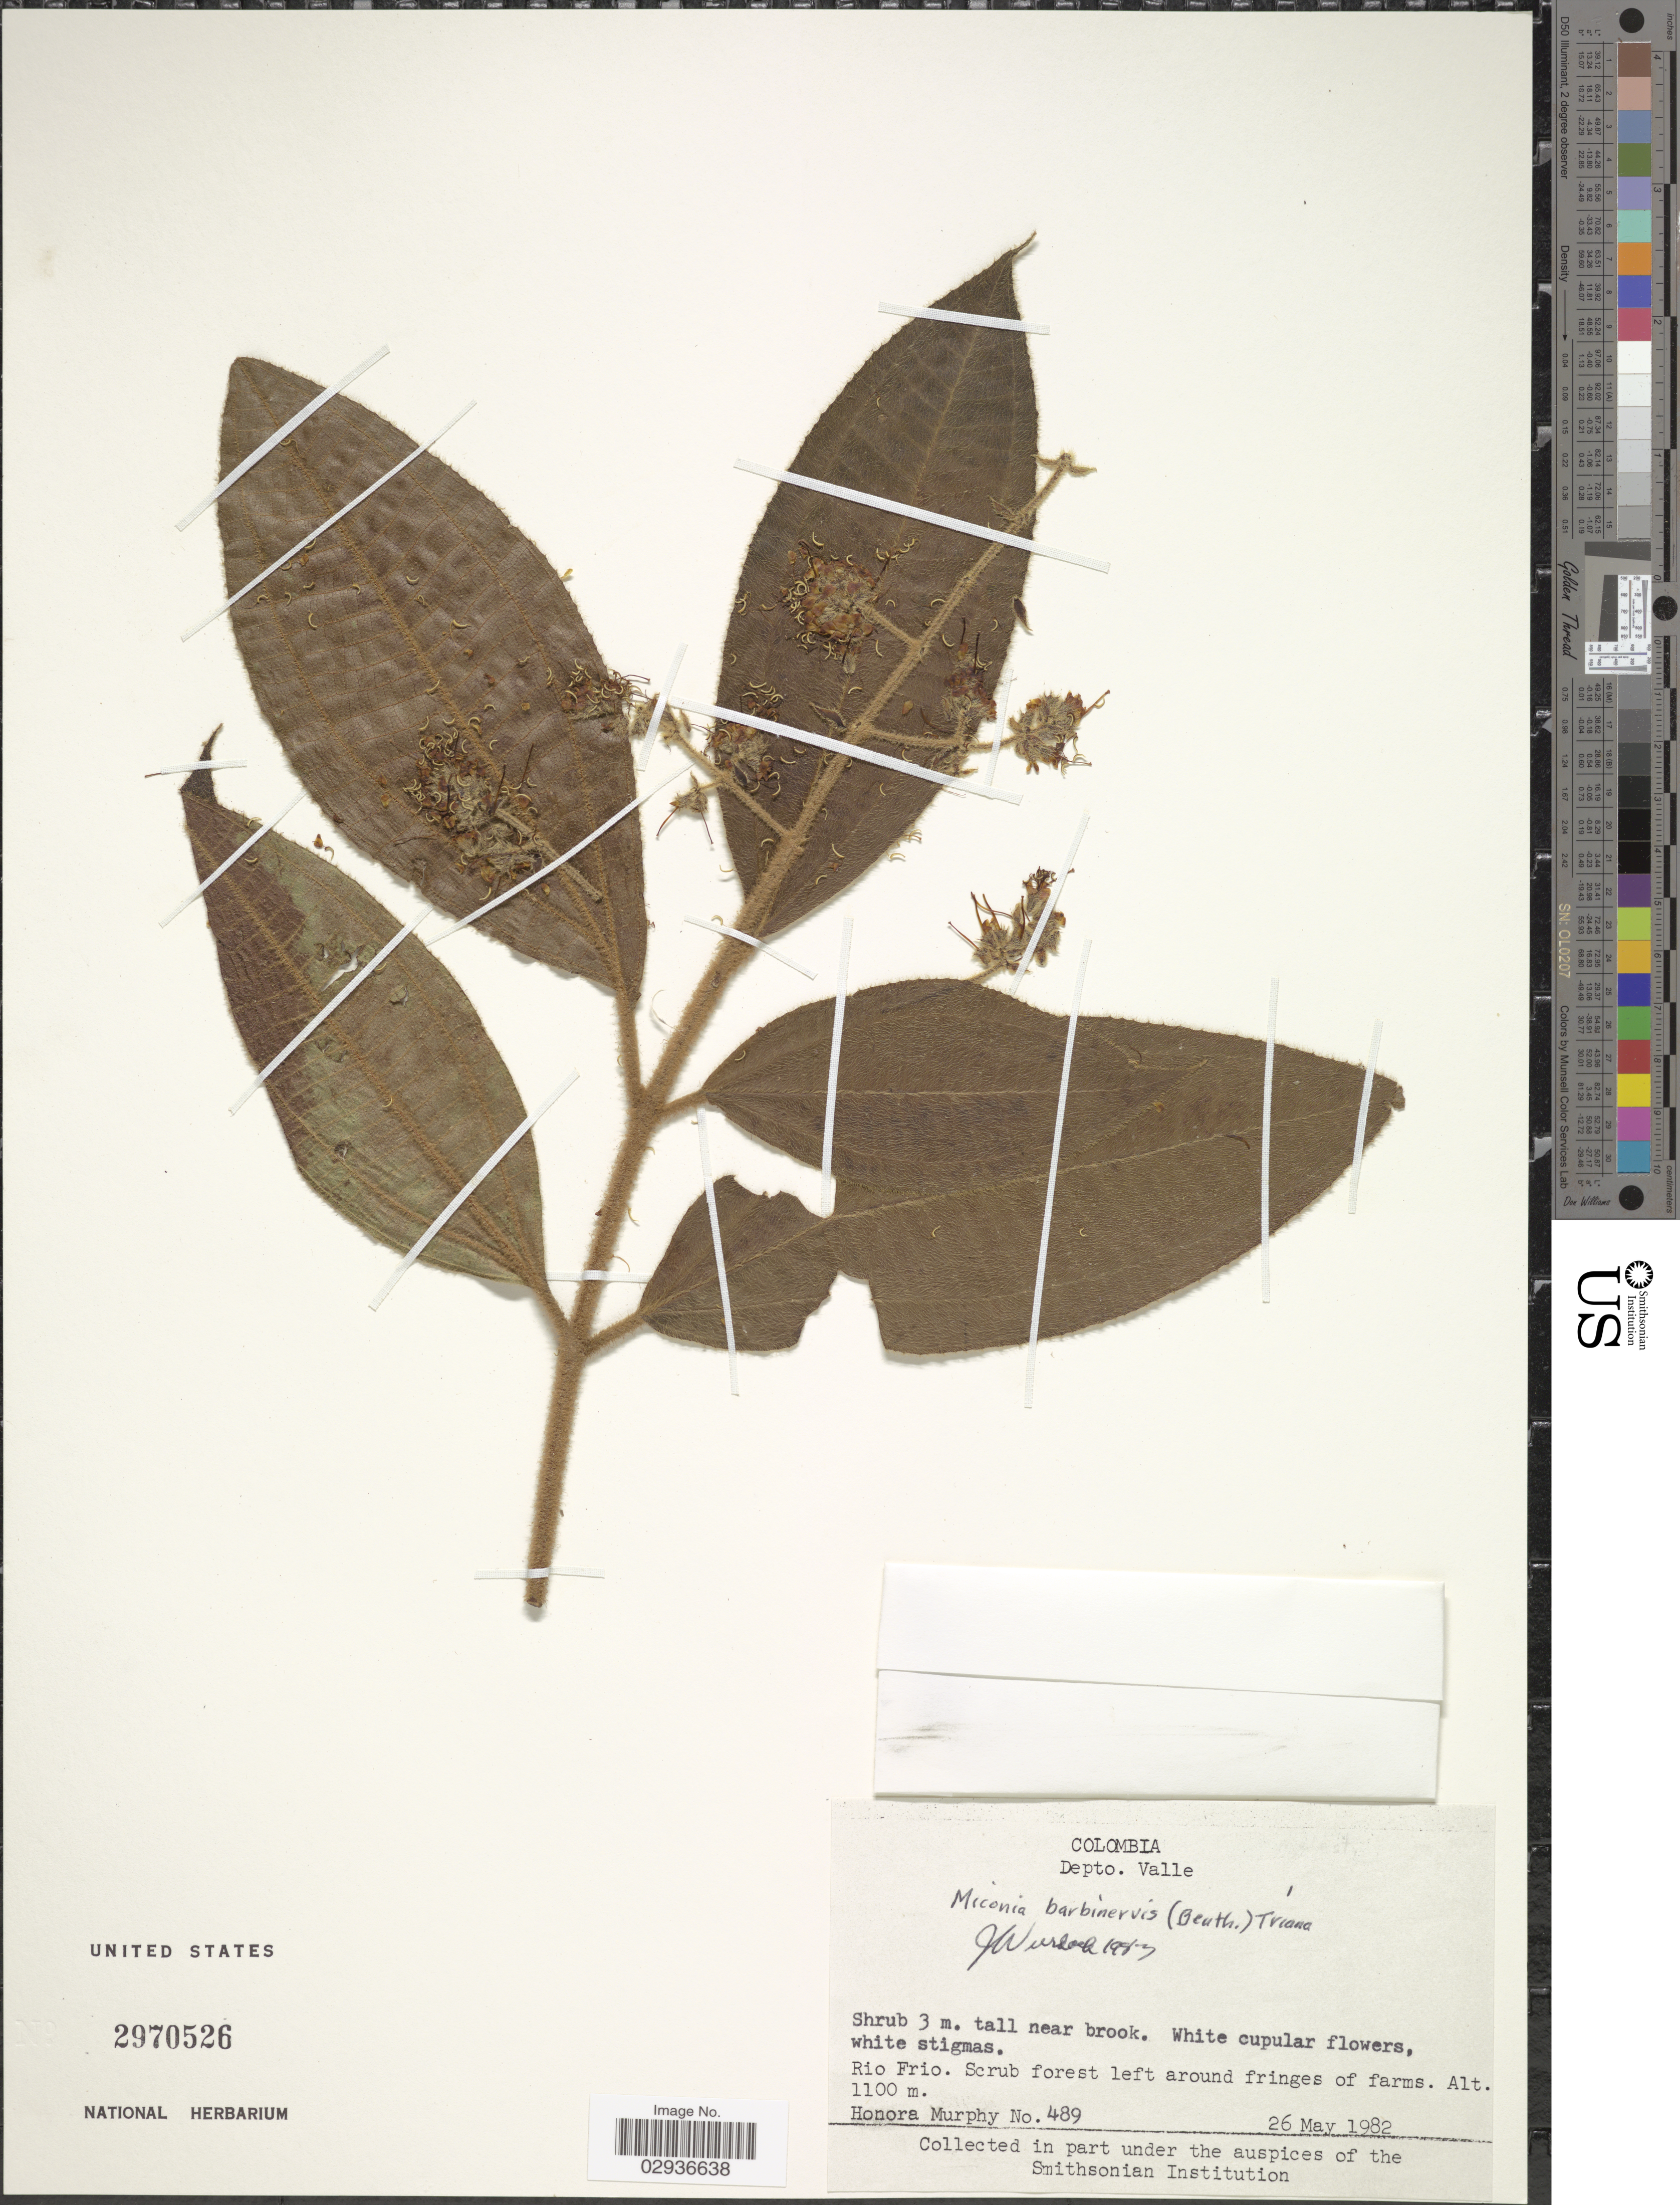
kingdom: Plantae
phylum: Tracheophyta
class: Magnoliopsida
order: Myrtales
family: Melastomataceae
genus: Miconia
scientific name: Miconia barbinervis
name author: (Benth.) Triana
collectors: H. Murphy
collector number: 489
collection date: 1982-05-26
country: Colombia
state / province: Valle del Cauca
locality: Depto. Valle, Rio Frio.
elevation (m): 1100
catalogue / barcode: US 2970526